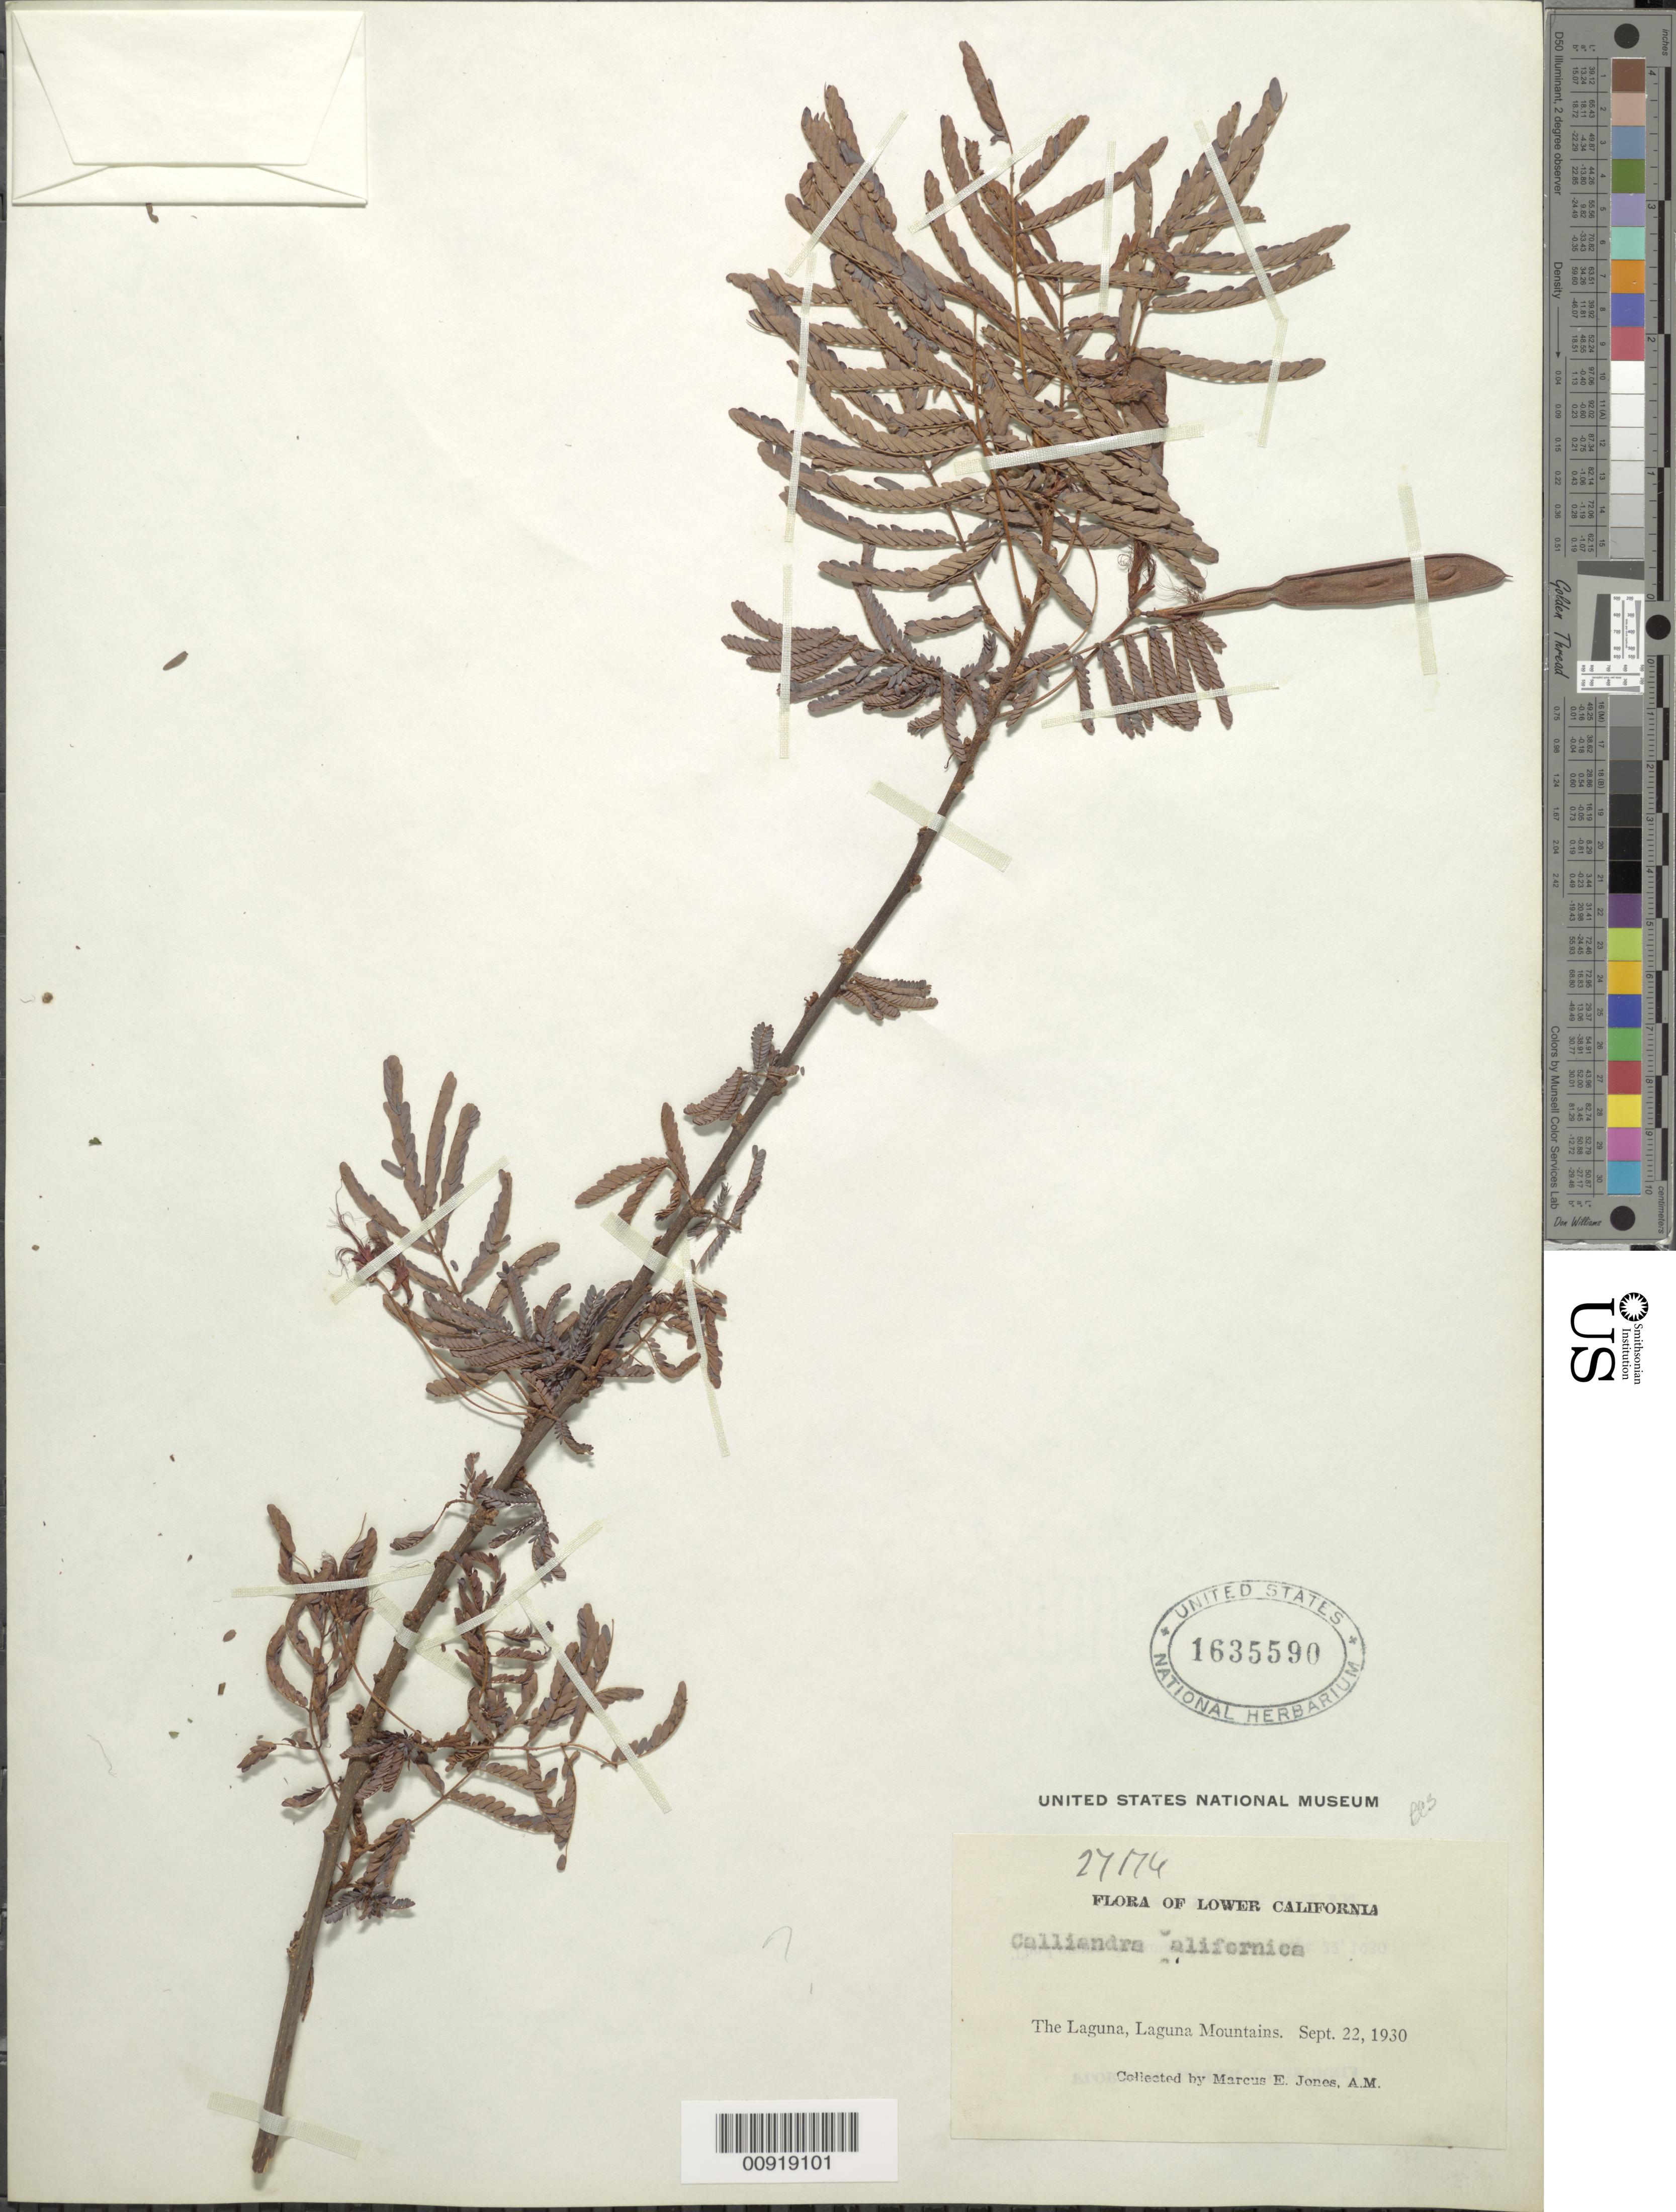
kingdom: Plantae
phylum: Tracheophyta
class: Magnoliopsida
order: Fabales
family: Fabaceae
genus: Calliandra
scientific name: Calliandra sp.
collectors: M. E. Jones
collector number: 27174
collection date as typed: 22 Sep 1930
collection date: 1930-09-22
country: Mexico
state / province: Baja California Sur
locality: The Laguna, Laguna Mountains. Lower California.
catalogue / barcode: US 1635590